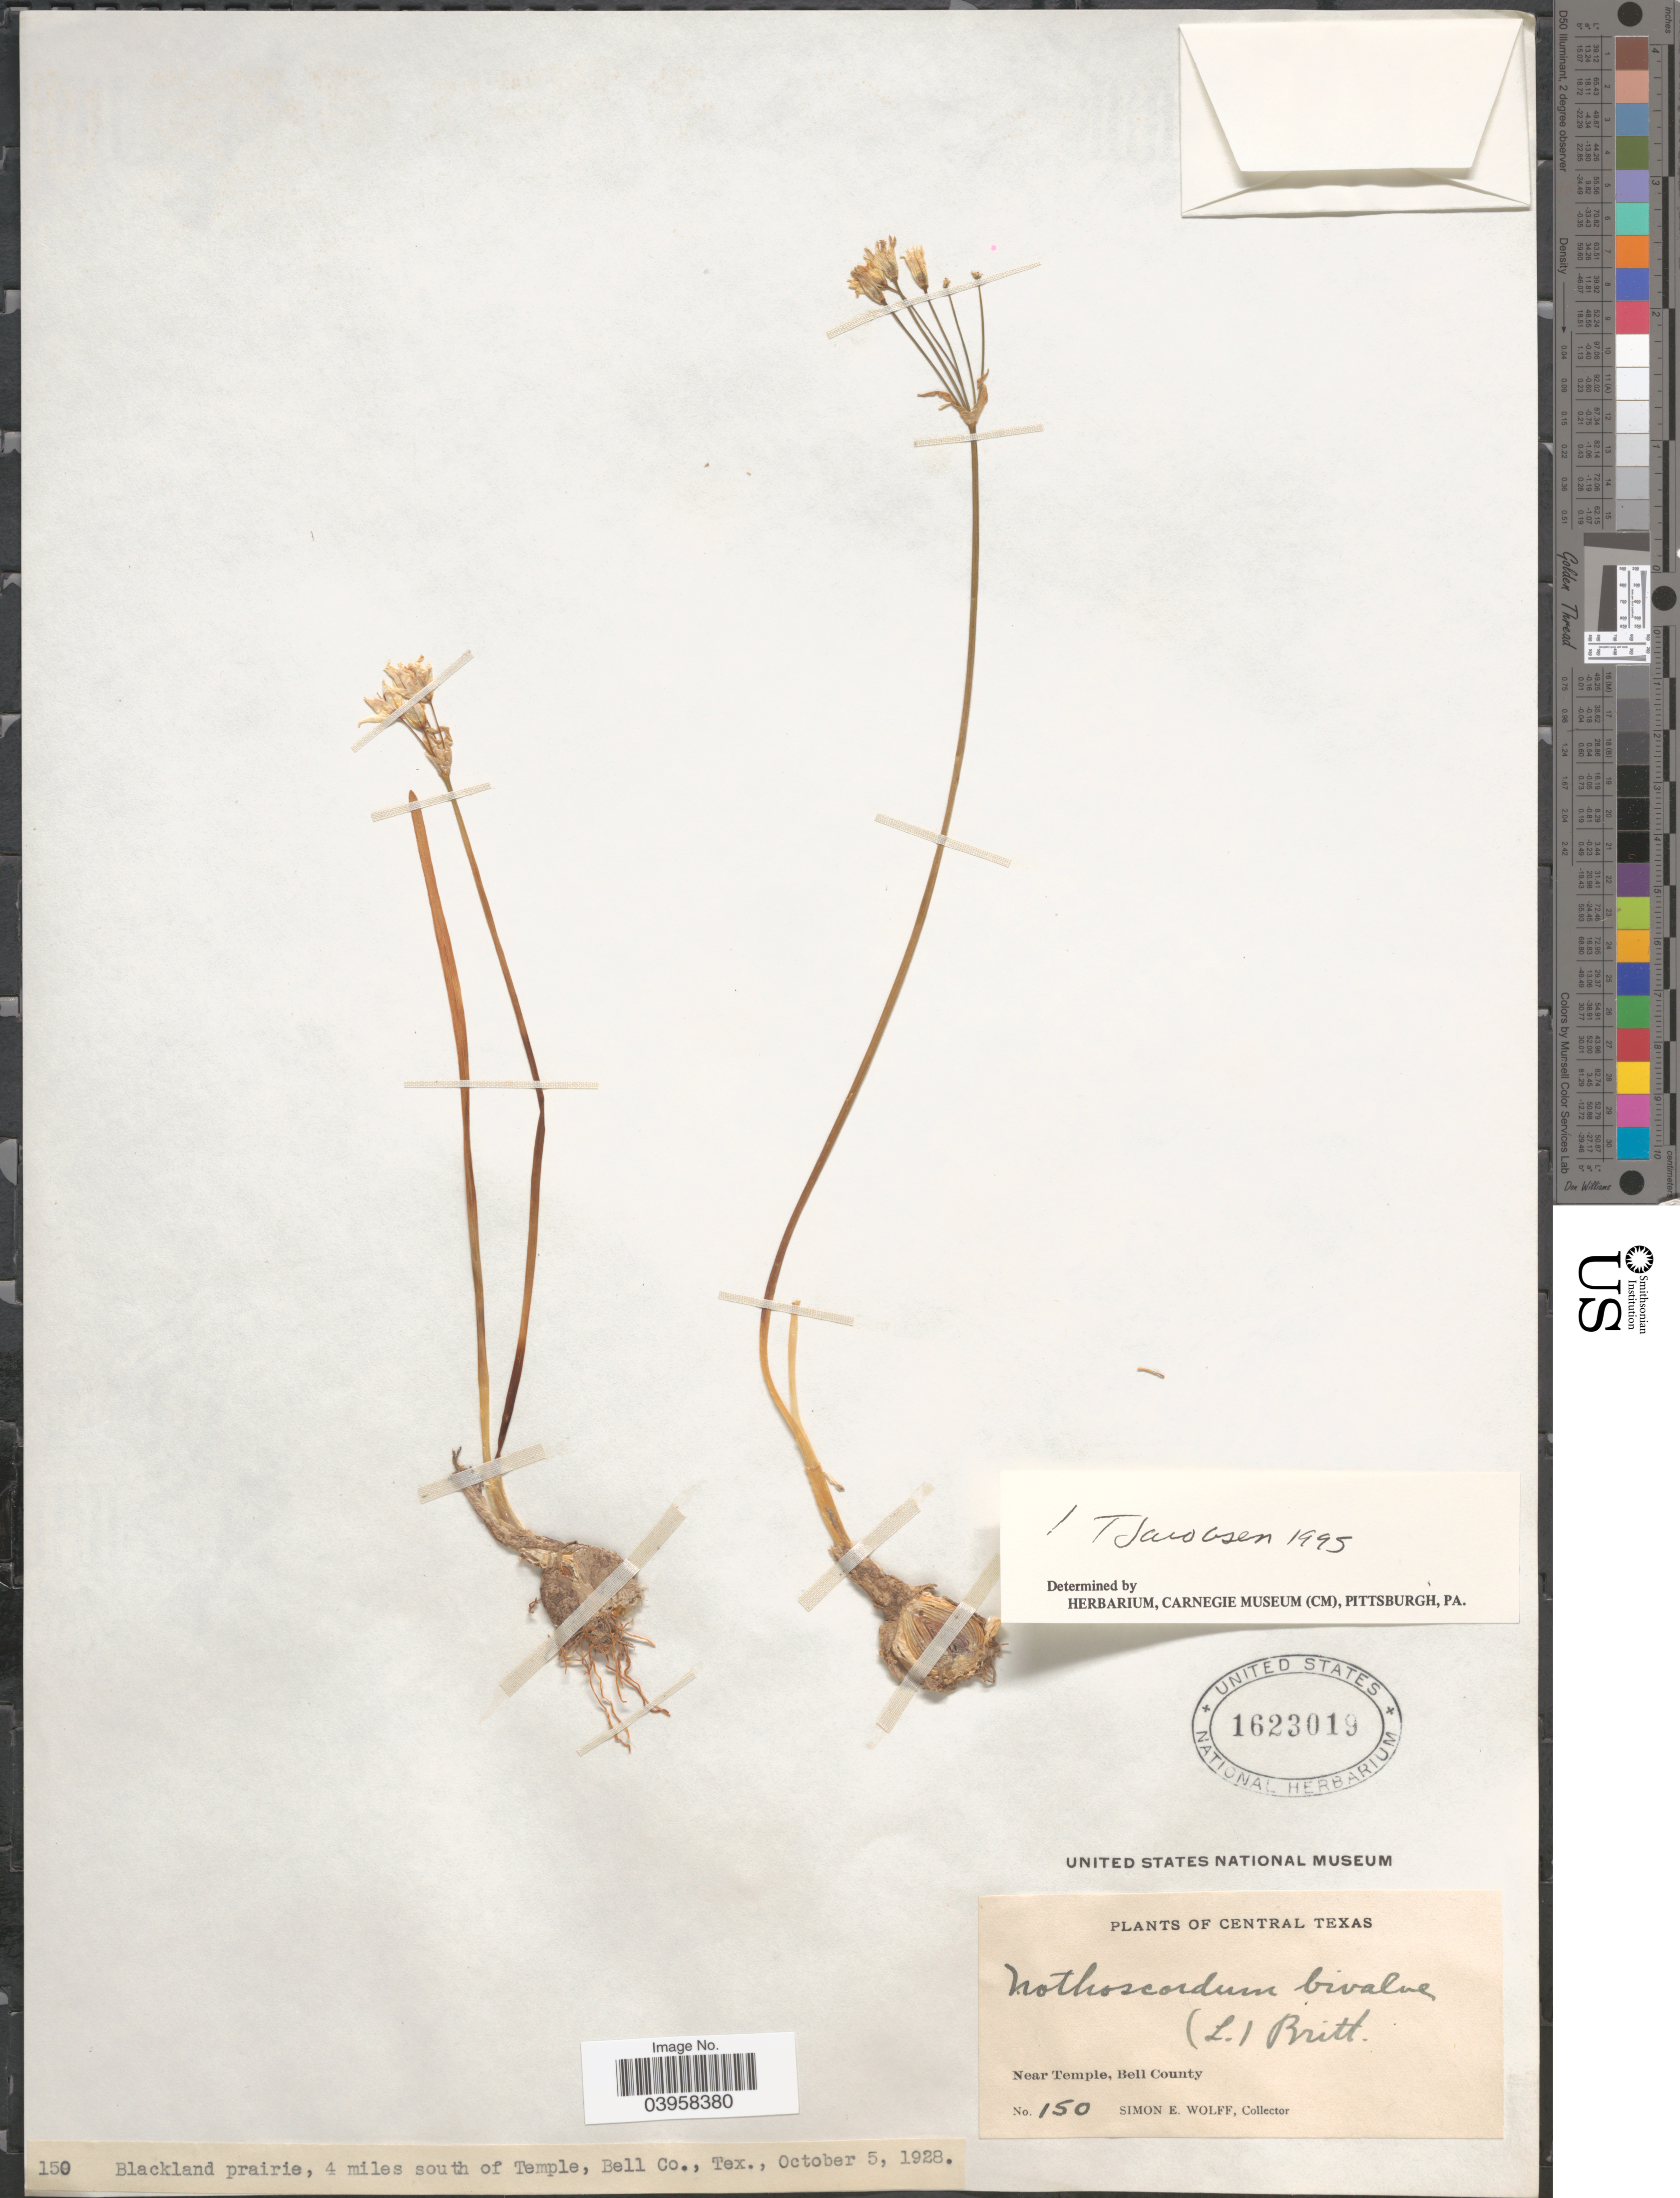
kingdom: Plantae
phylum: Tracheophyta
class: Liliopsida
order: Asparagales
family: Amaryllidaceae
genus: Nothoscordum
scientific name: Nothoscordum bivalve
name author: (L.) Britton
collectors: S. E. Wolff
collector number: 150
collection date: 1928-10-05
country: United States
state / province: Texas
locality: Central Texas. Blackland prairie, 4 miles south of Temple, Bell Co.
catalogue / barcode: US 1623019